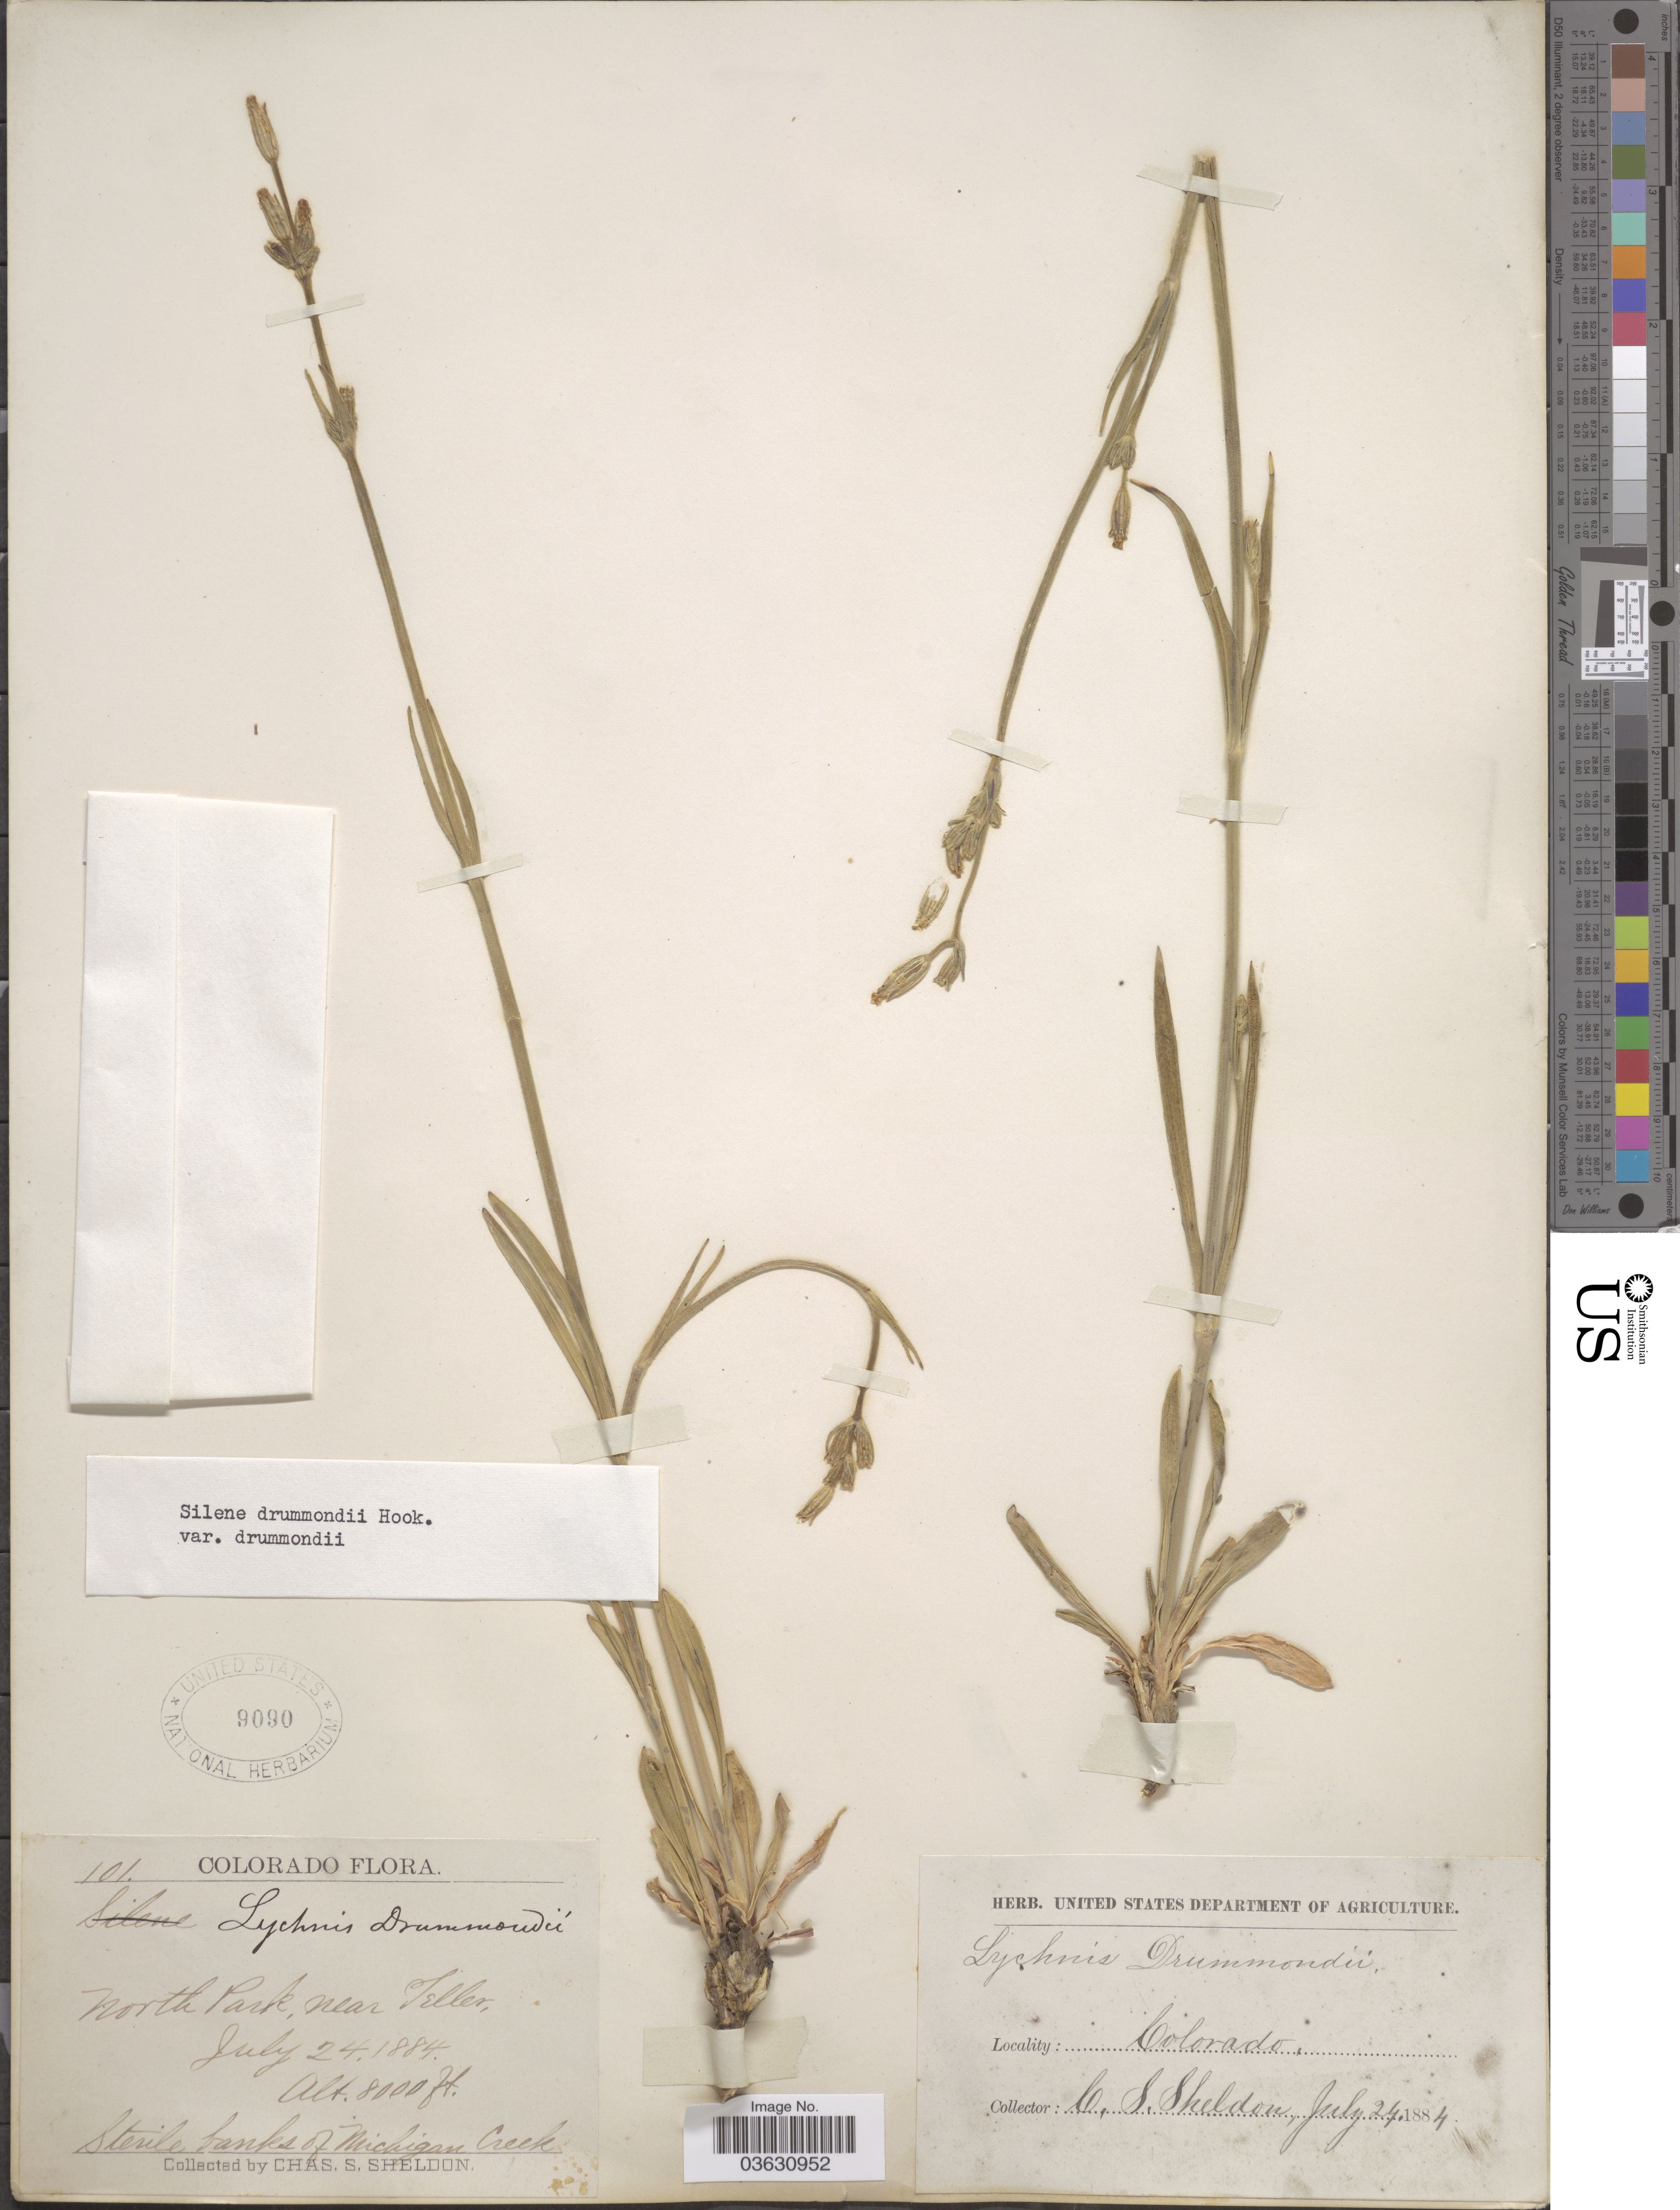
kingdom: Plantae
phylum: Tracheophyta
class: Magnoliopsida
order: Caryophyllales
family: Caryophyllaceae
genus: Silene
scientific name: Silene drummondii var. drummondii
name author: Hook.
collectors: C. S. Sheldon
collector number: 101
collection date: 1884-07-24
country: United States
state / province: Colorado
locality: North Park, near Teller. Sterile banks of Michigan Creek.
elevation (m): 2438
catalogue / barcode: US 9090